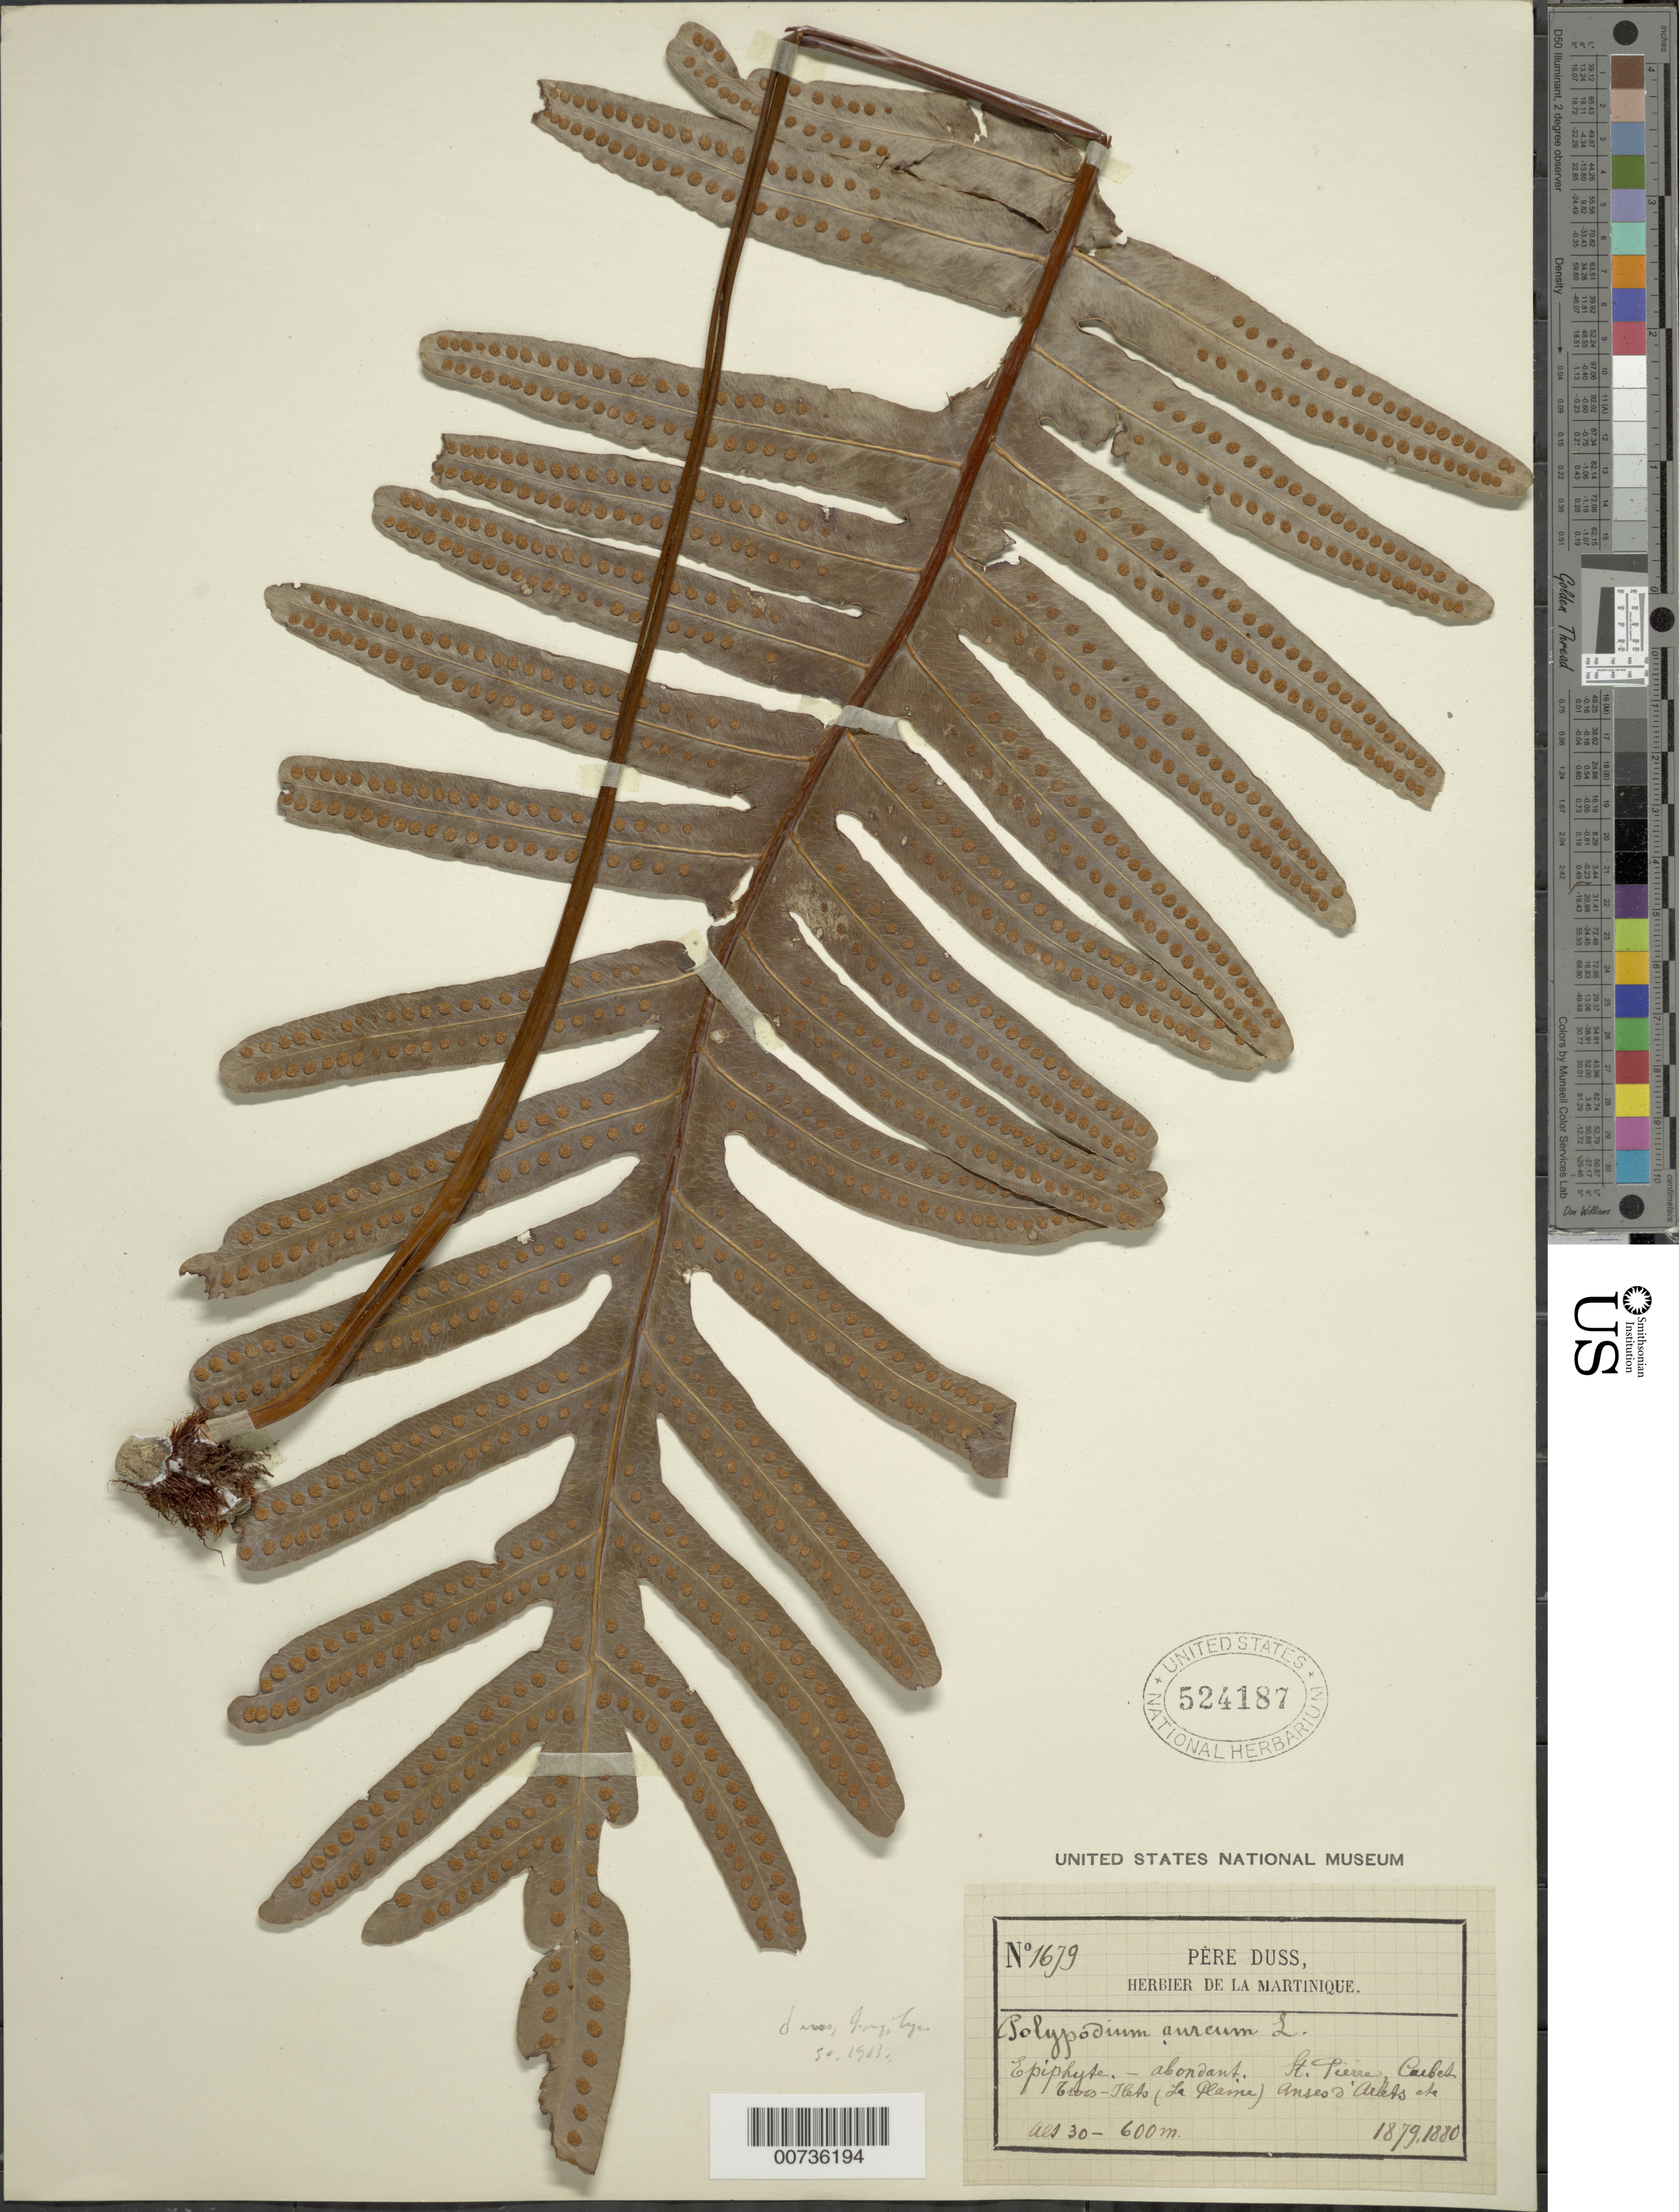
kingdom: Plantae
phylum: Tracheophyta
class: Polypodiopsida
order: Polypodiales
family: Polypodiaceae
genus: Phlebodium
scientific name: Phlebodium aureum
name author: (L.) J. Sm.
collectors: Père Duss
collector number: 1679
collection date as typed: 1879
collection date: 1879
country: Martinique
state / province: Saint-Pierre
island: Martinique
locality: St. Pierre (La Plaine)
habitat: Epiphytic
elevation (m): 30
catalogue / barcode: US 524187